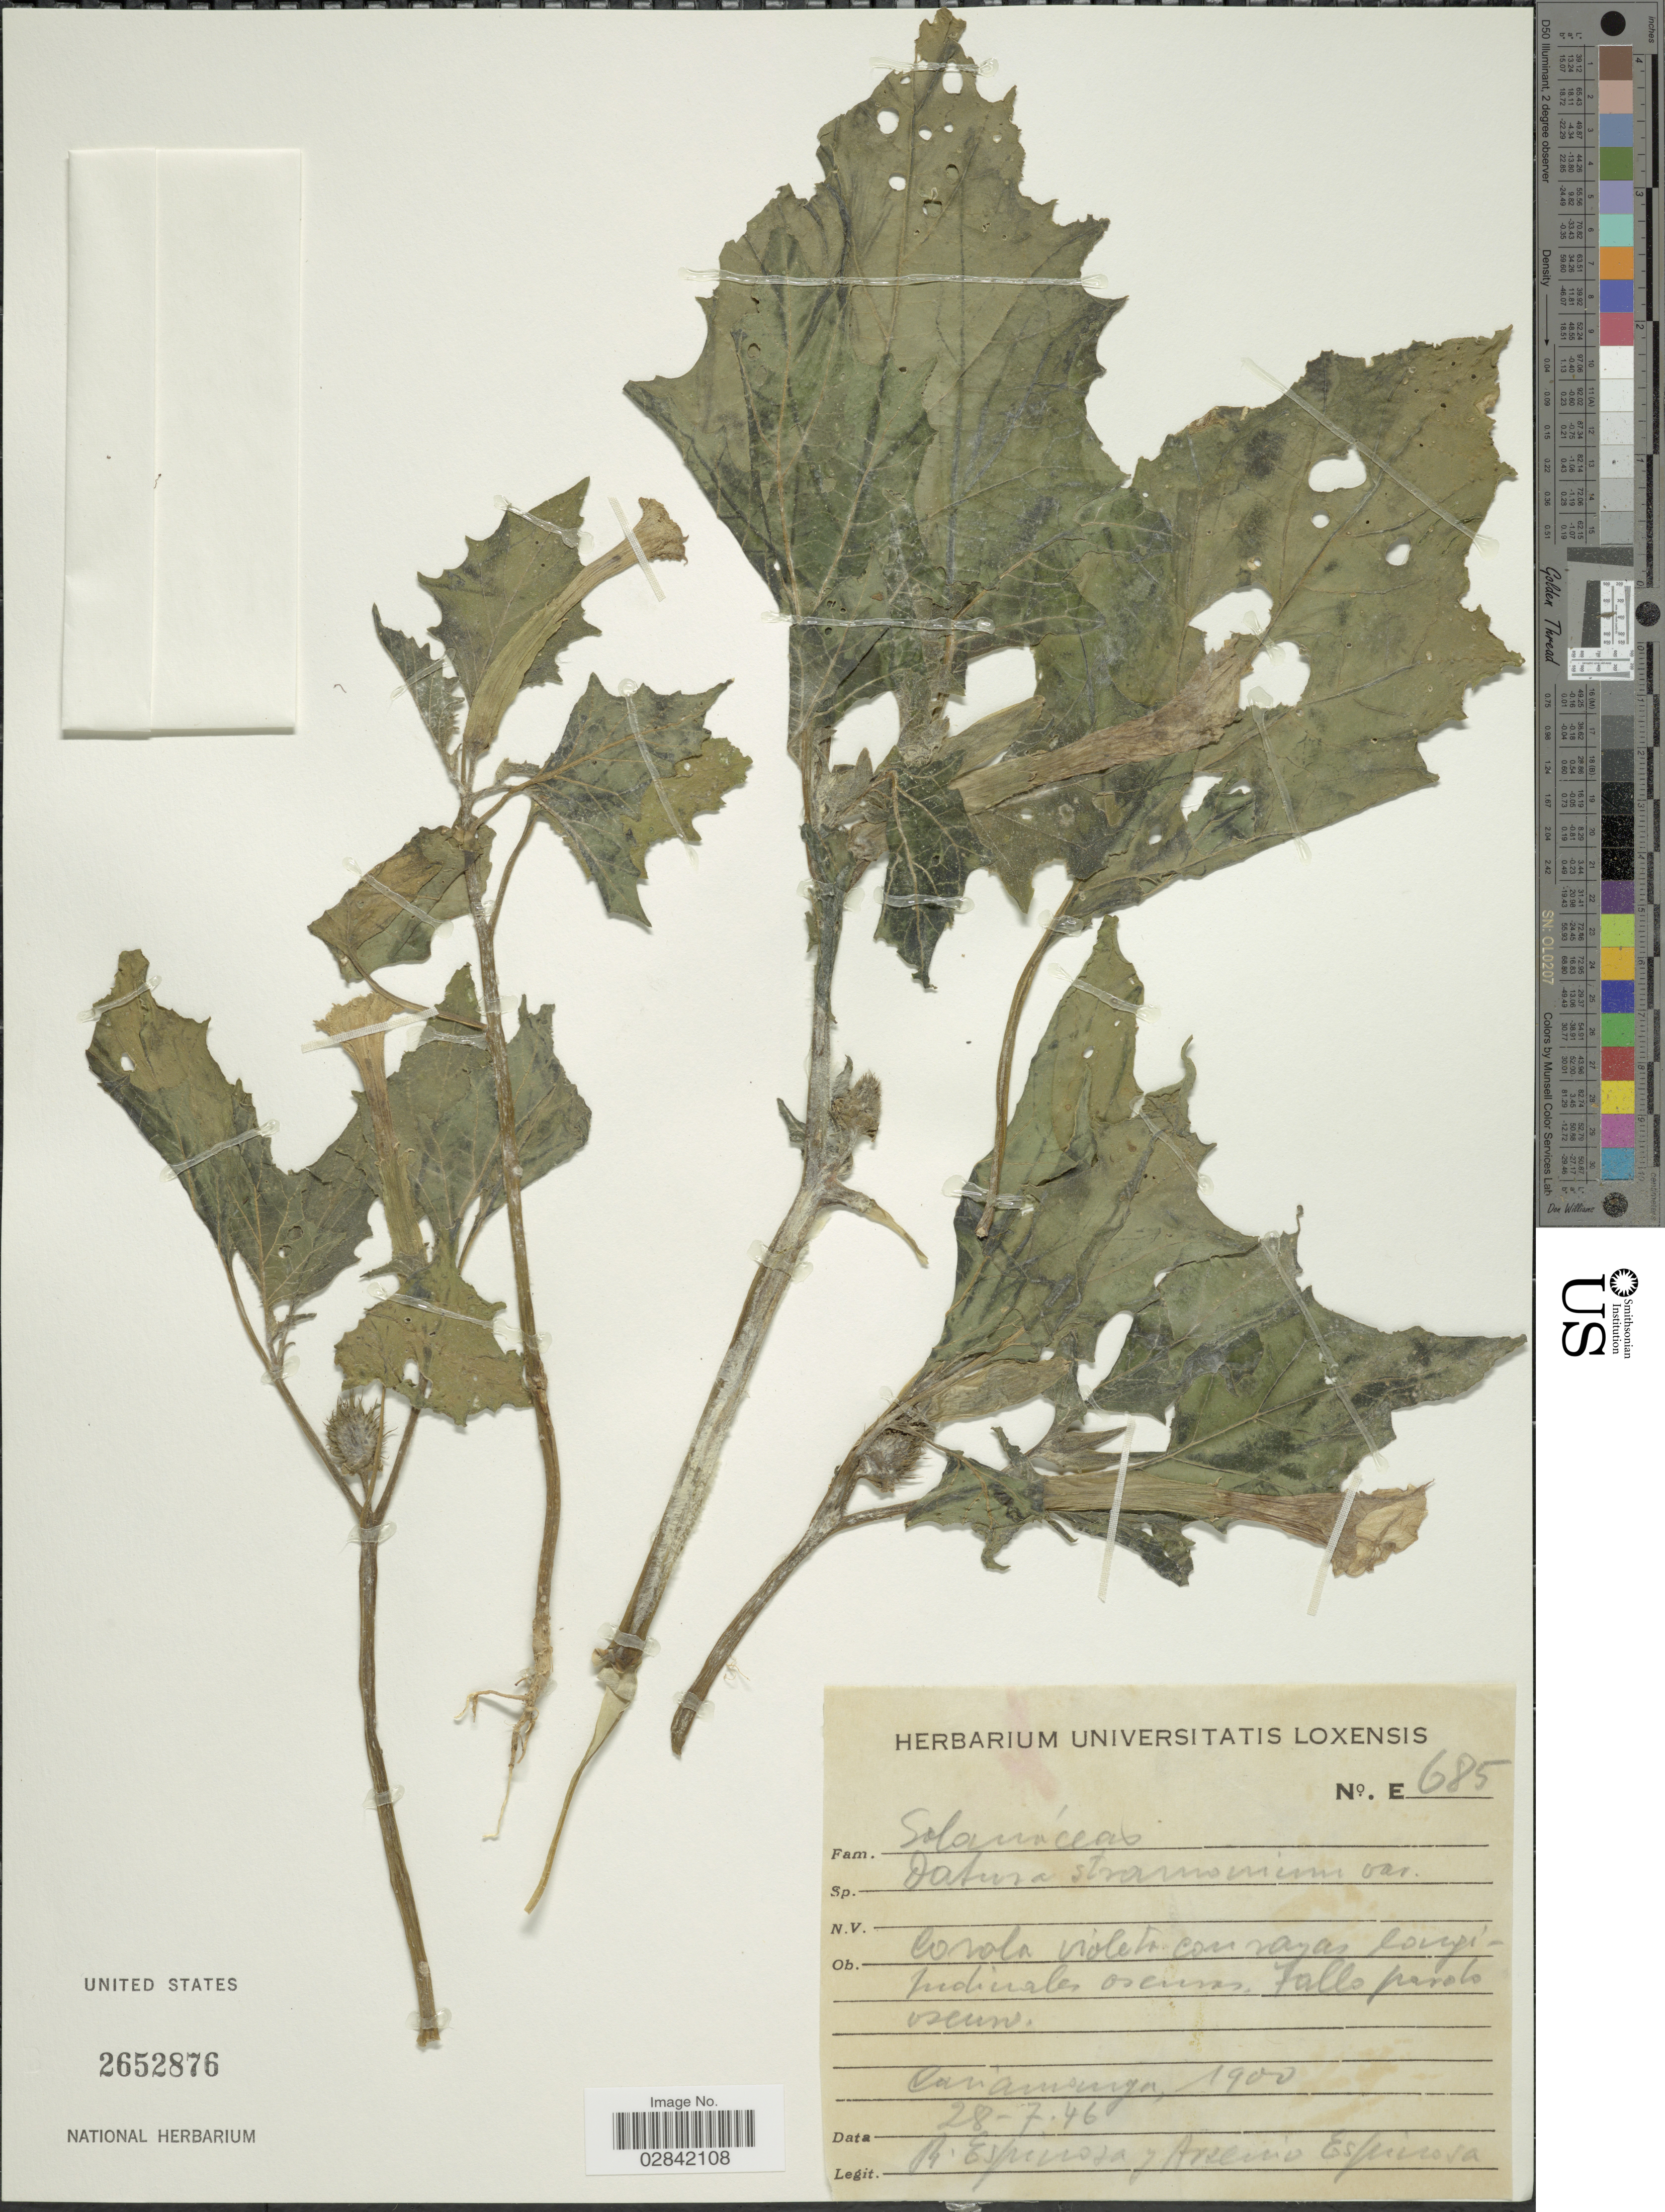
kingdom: Plantae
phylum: Tracheophyta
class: Magnoliopsida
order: Solanales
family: Solanaceae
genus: Datura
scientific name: Datura stramonium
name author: L.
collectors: R. Espinosa & A. Espinosa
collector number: E 685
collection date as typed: Transcribed d/m/y: 28/7/46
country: Ecuador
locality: Carimanga.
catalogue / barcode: US 2652876